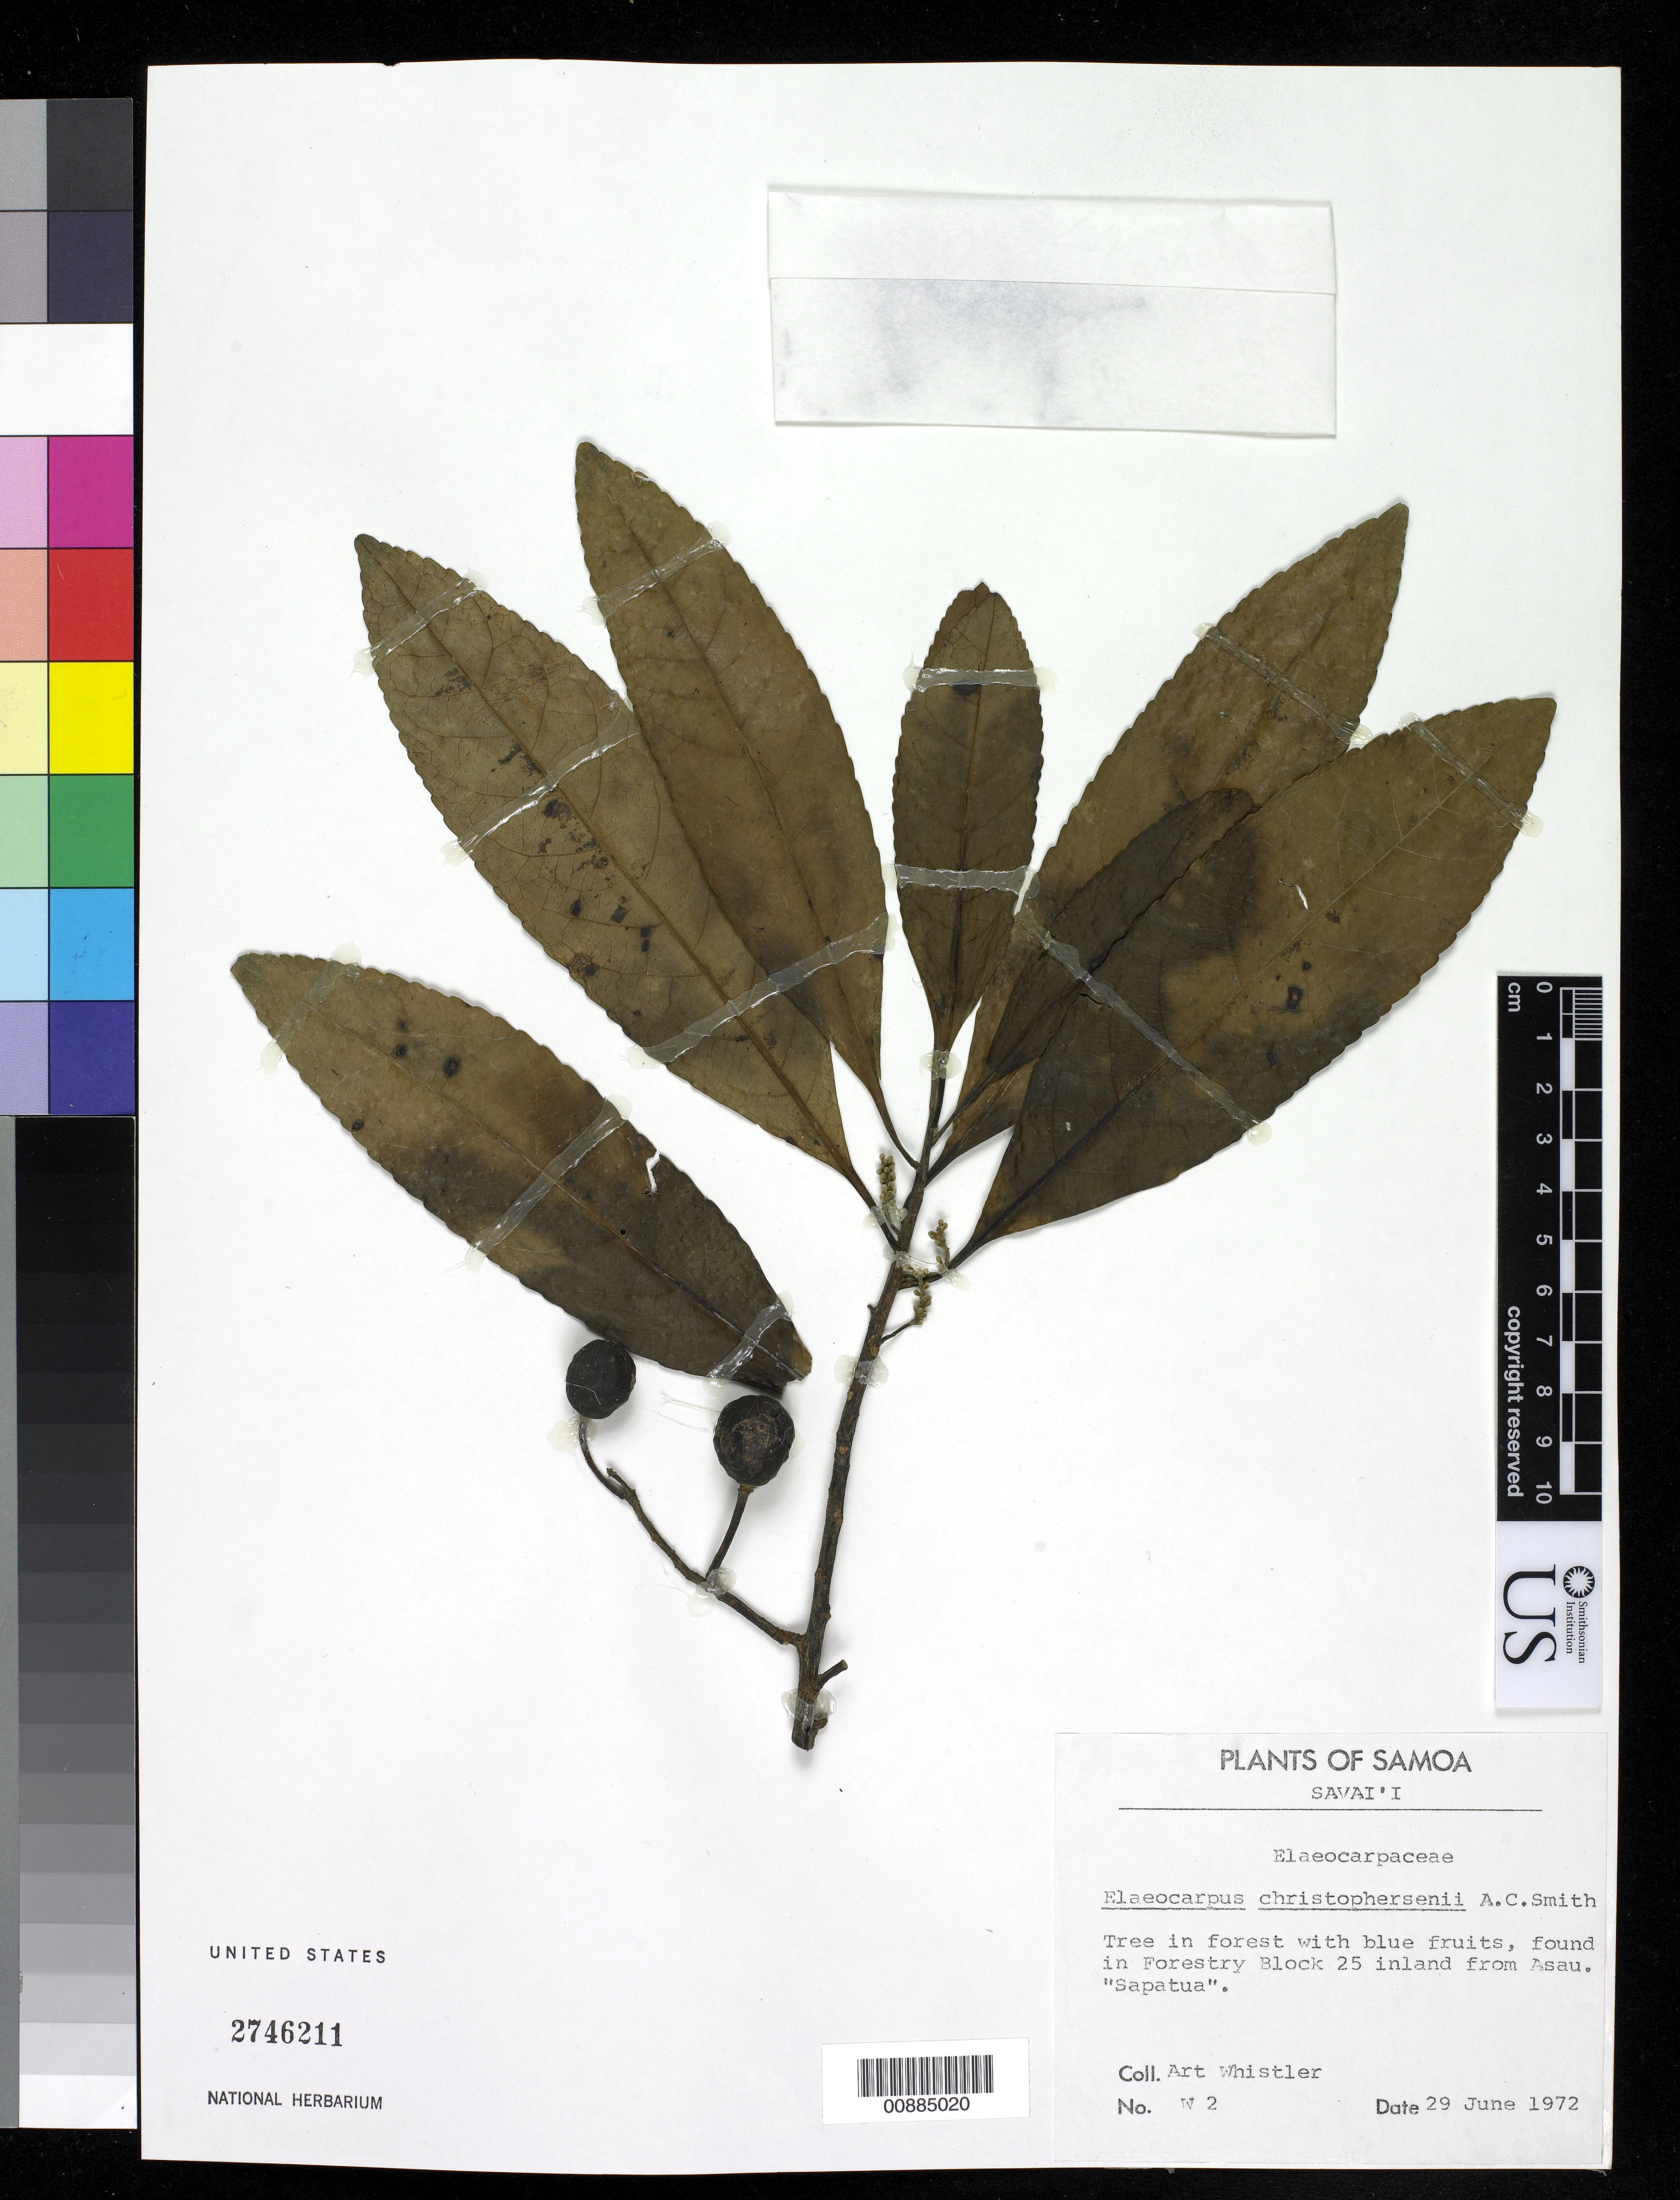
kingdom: Plantae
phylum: Tracheophyta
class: Magnoliopsida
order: Oxalidales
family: Elaeocarpaceae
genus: Elaeocarpus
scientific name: Elaeocarpus christophersenii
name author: A.C. Sm.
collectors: A. Whistler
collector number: W 2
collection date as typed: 29 Jun 1972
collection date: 1972-06-29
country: Samoa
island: Savai'i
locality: Forestry Block 25 inland from Asau.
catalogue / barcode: US 2746211